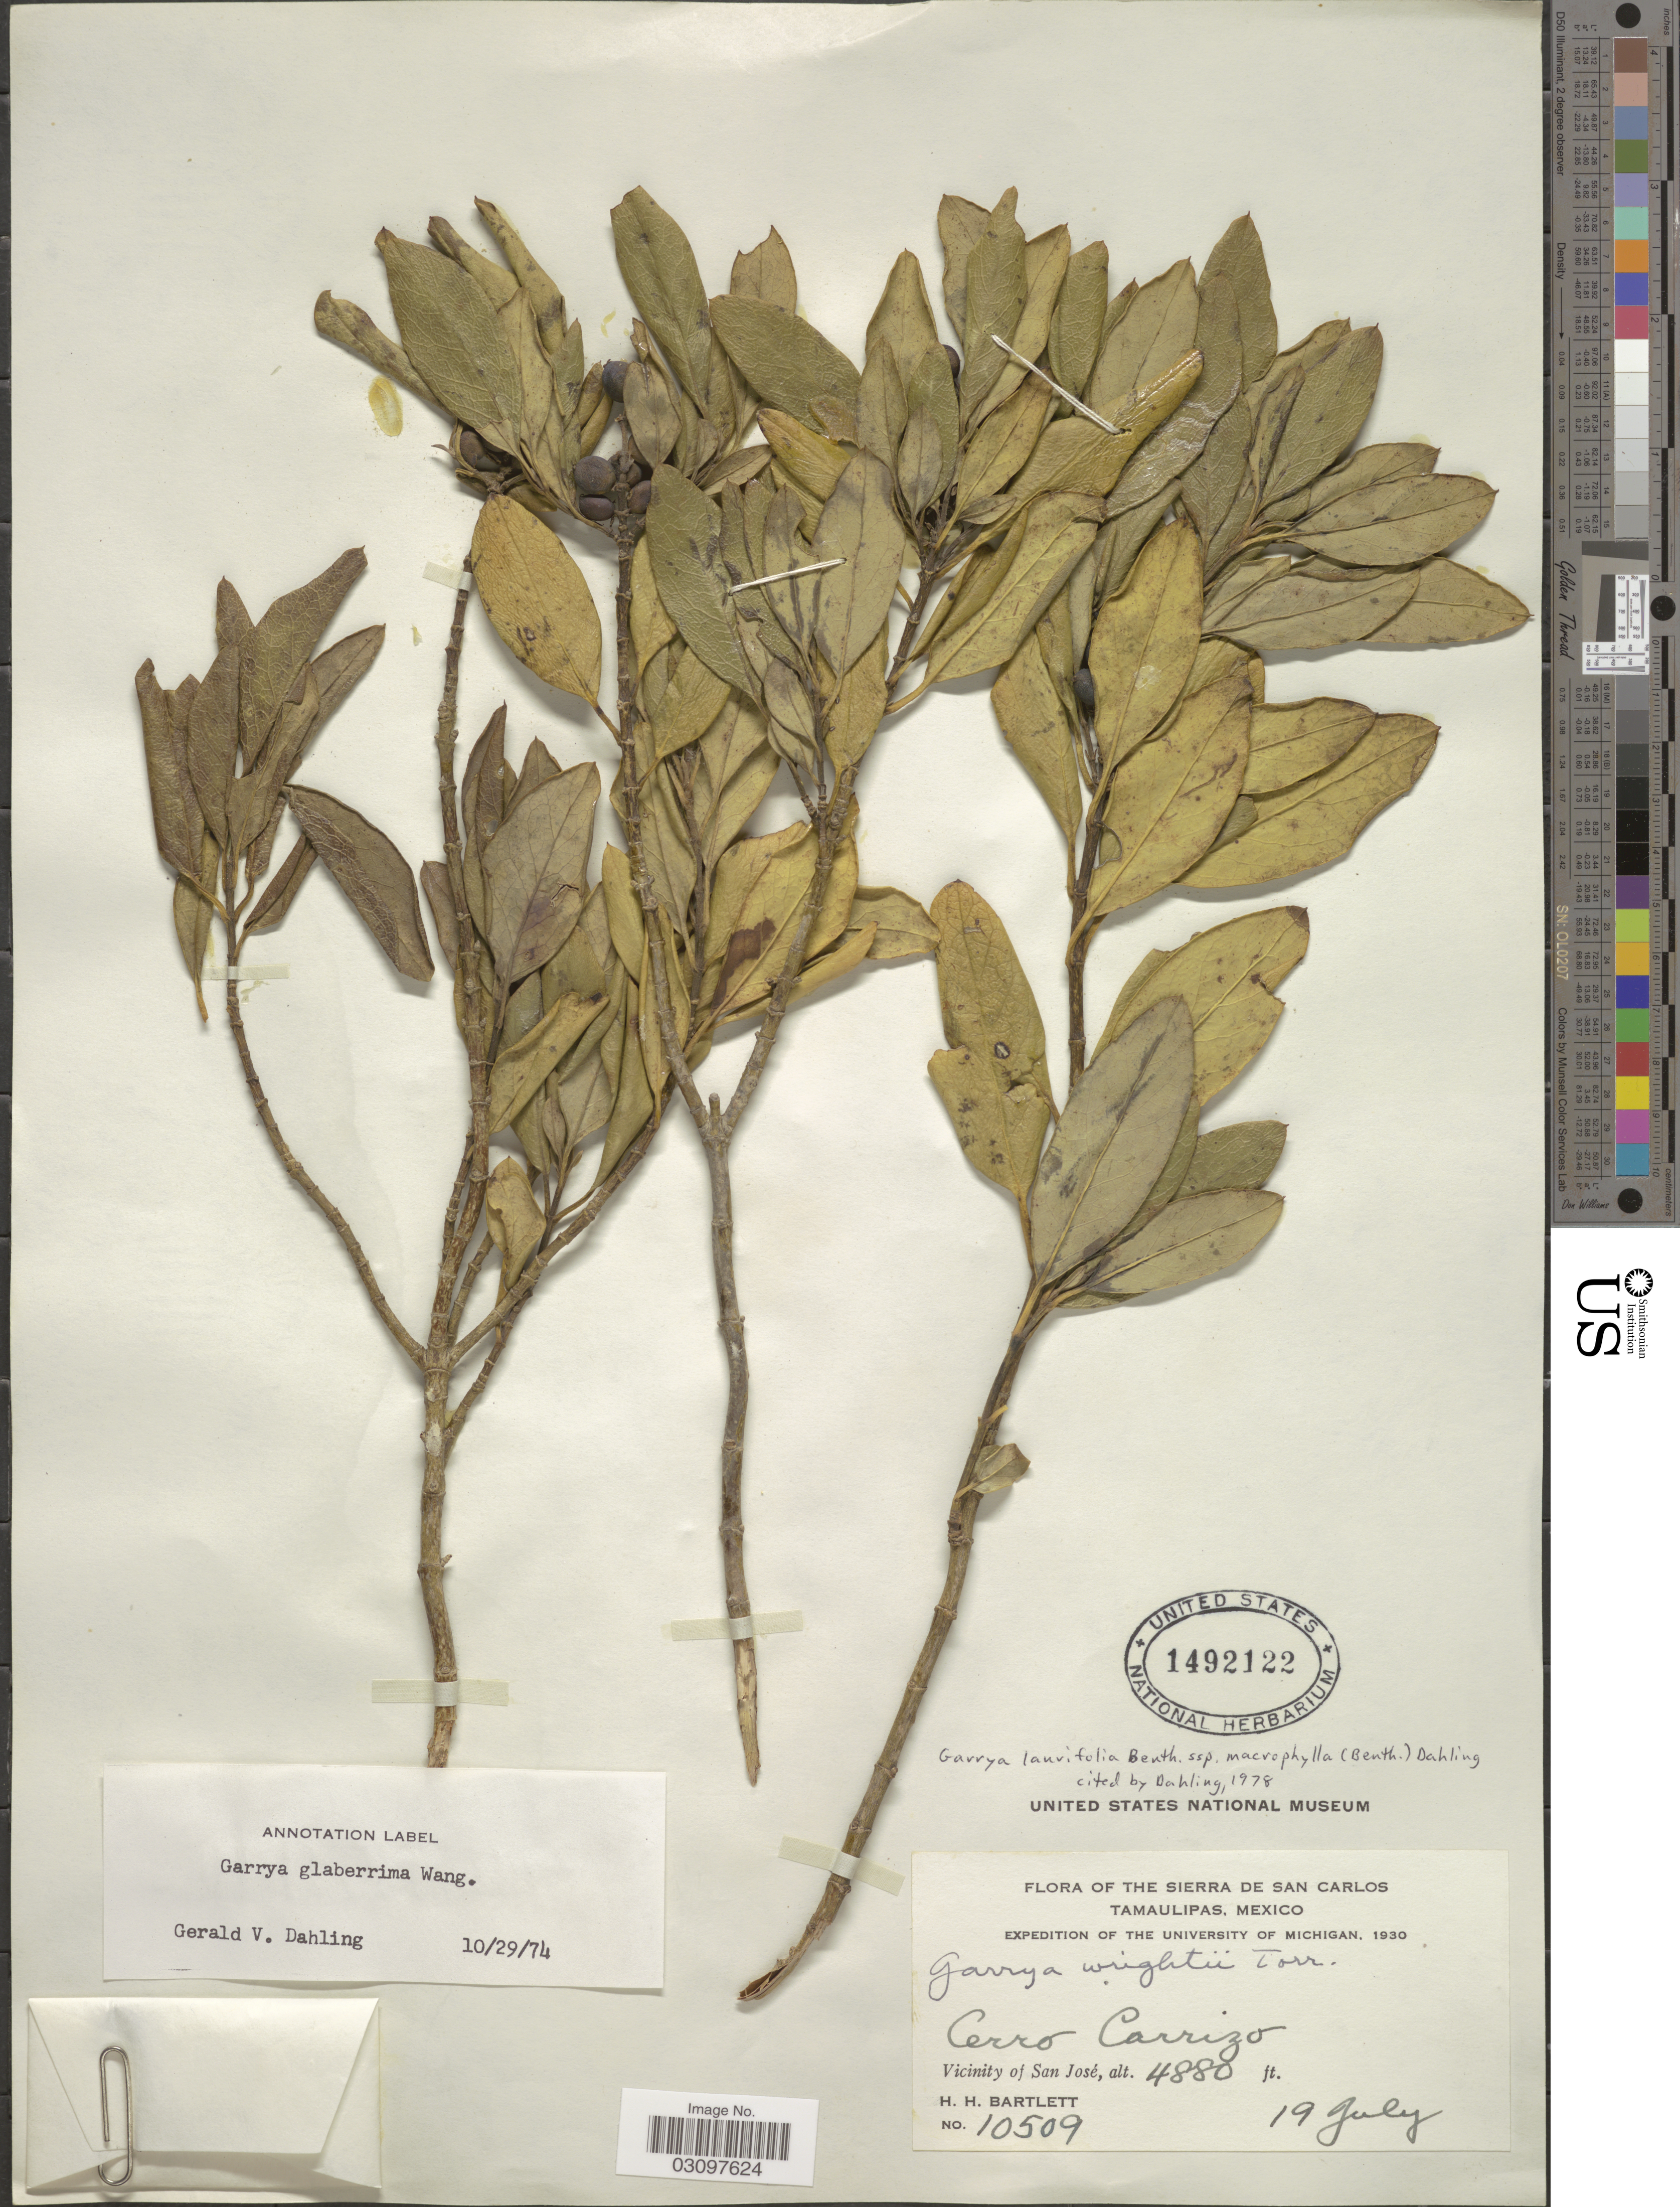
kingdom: Plantae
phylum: Tracheophyta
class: Magnoliopsida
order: Garryales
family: Garryaceae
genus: Garrya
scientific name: Garrya laurifolia subsp. macrophylla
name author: (Benth.) Dahling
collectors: H. H. Bartlett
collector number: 10509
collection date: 1930-07-19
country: Mexico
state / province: Tamaulipas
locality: The Sierra De San Carlos Tamaulipas. Cerro Carrizo. Vicinity of San José.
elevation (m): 1487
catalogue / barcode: US 1492122